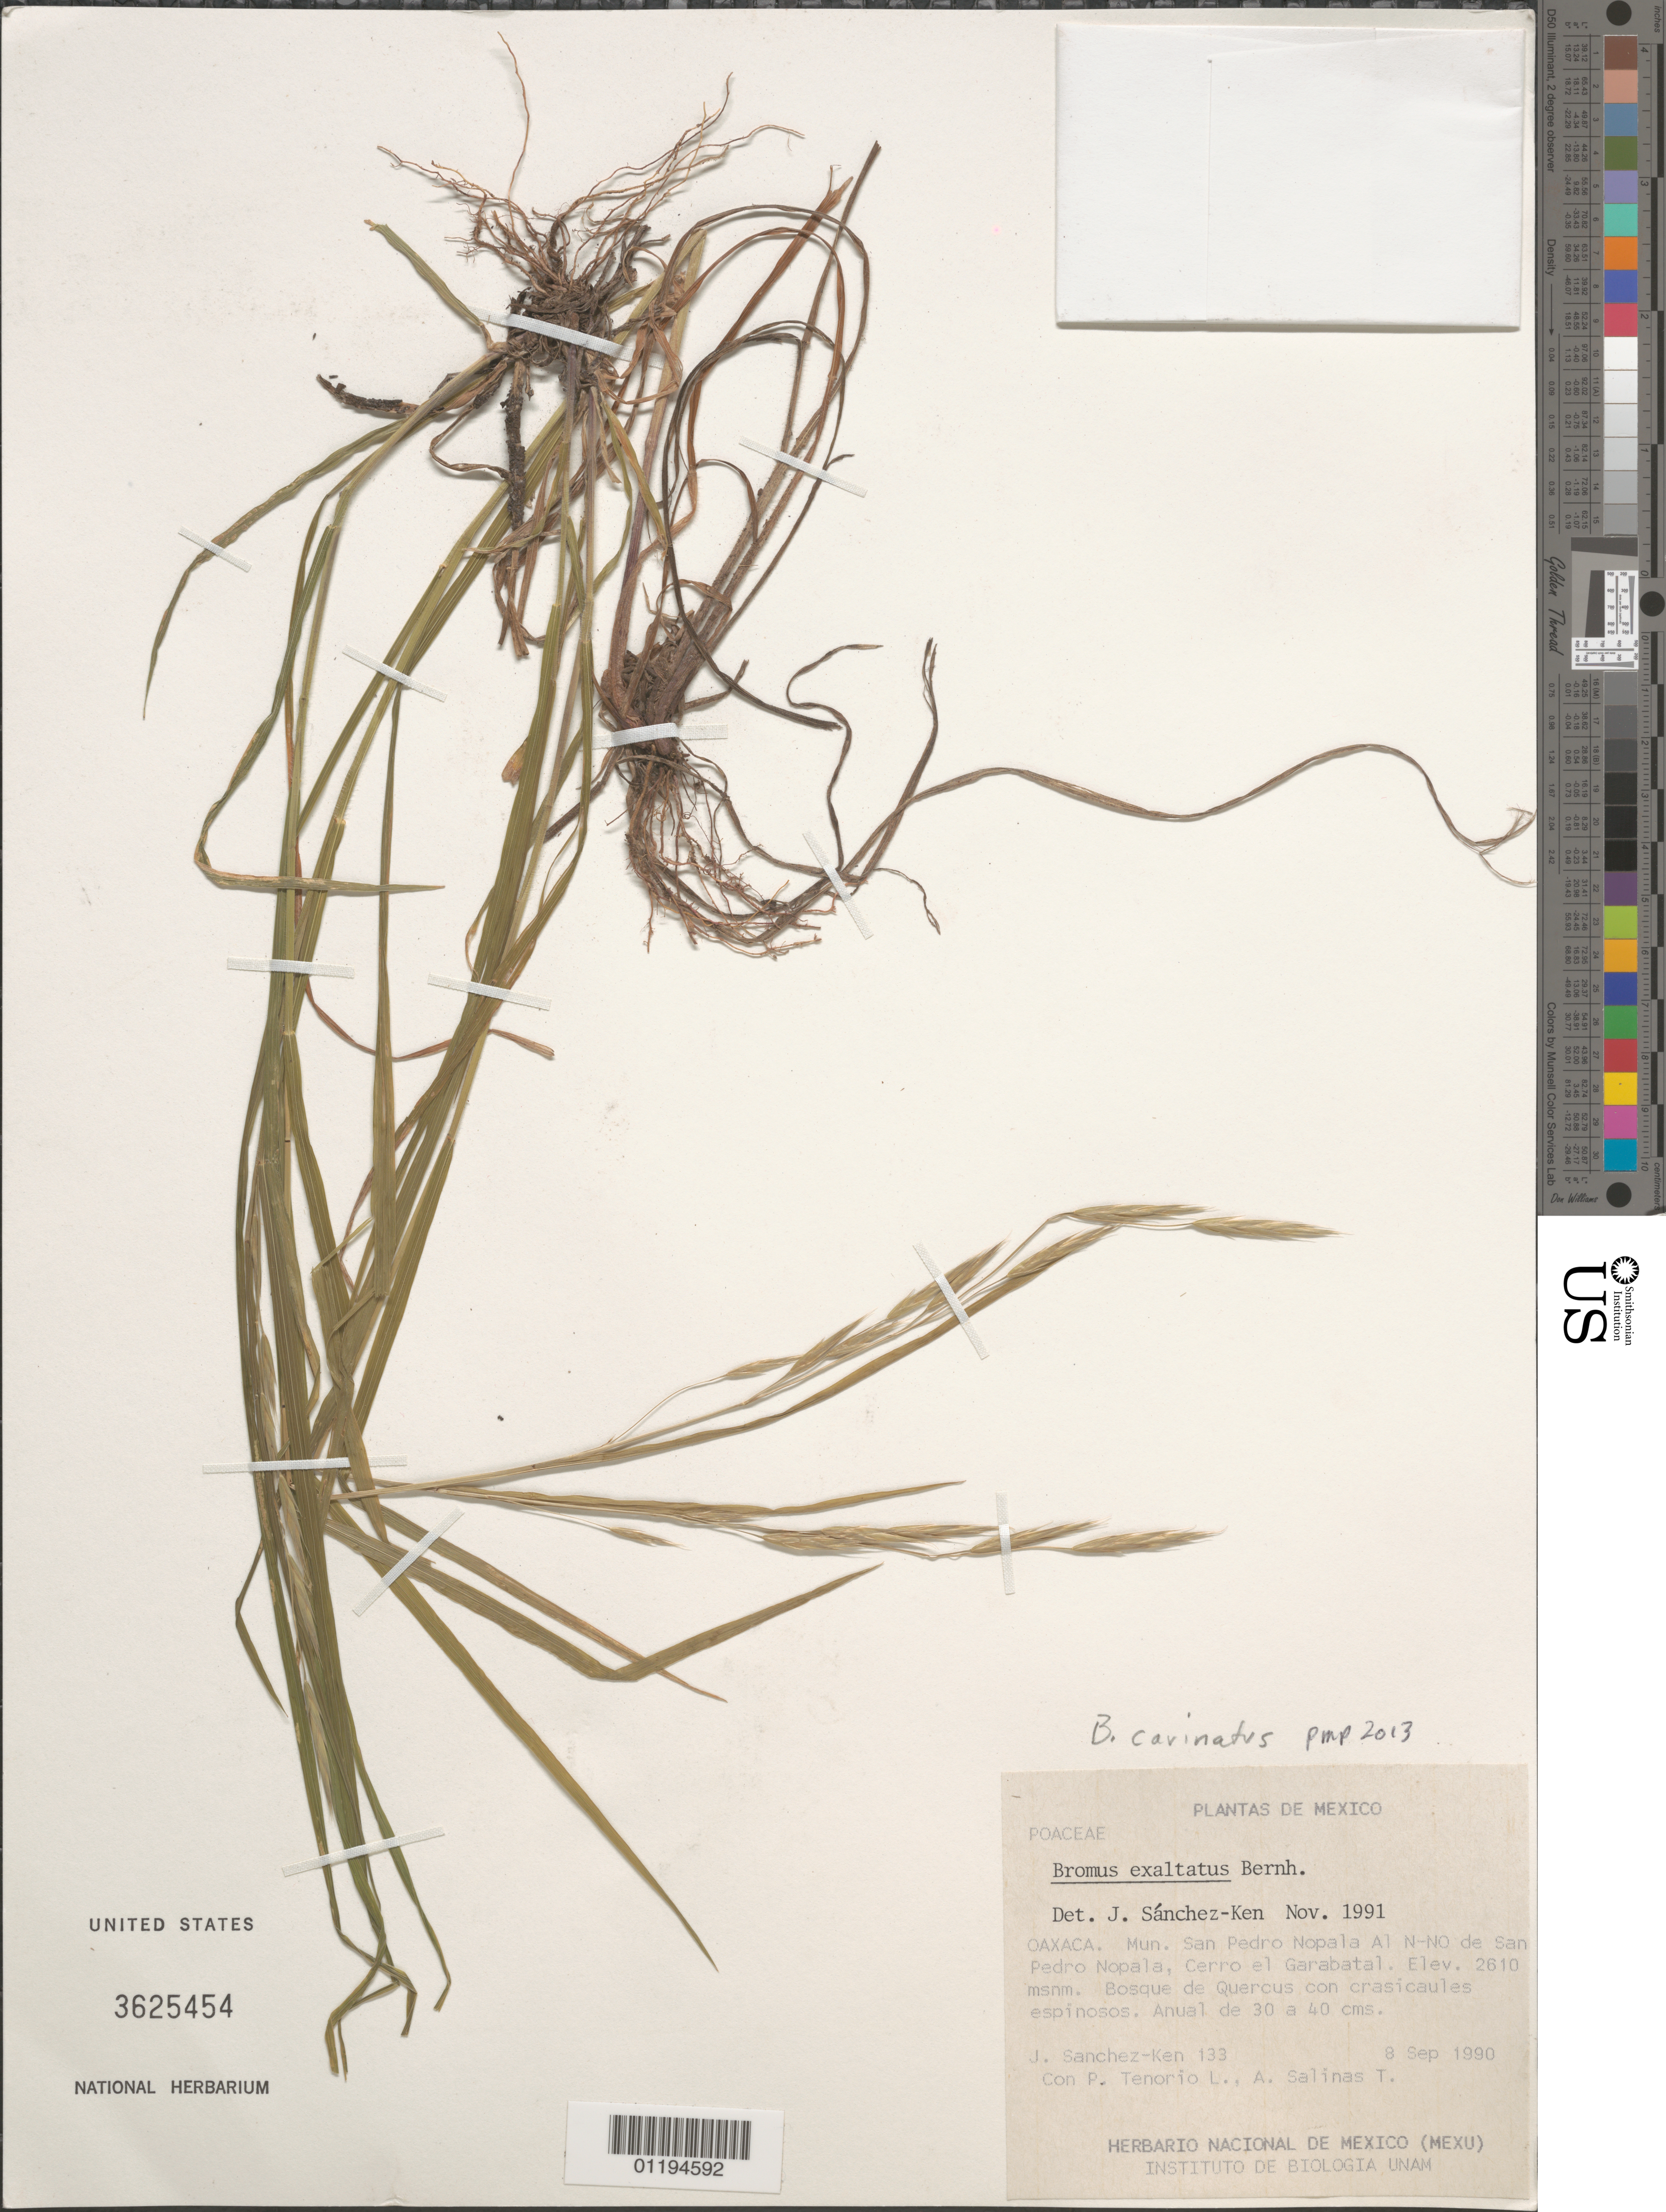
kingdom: Plantae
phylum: Tracheophyta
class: Liliopsida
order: Poales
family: Poaceae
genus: Bromus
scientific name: Bromus exaltatus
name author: Bernhardi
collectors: J. G. Sánchez-Ken, P. Tenorio L. & A. Salinas T.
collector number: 133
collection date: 1990-09-08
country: Mexico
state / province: Oaxaca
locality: NNW of San Pedro Nopala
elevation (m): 2610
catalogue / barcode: US 3625454